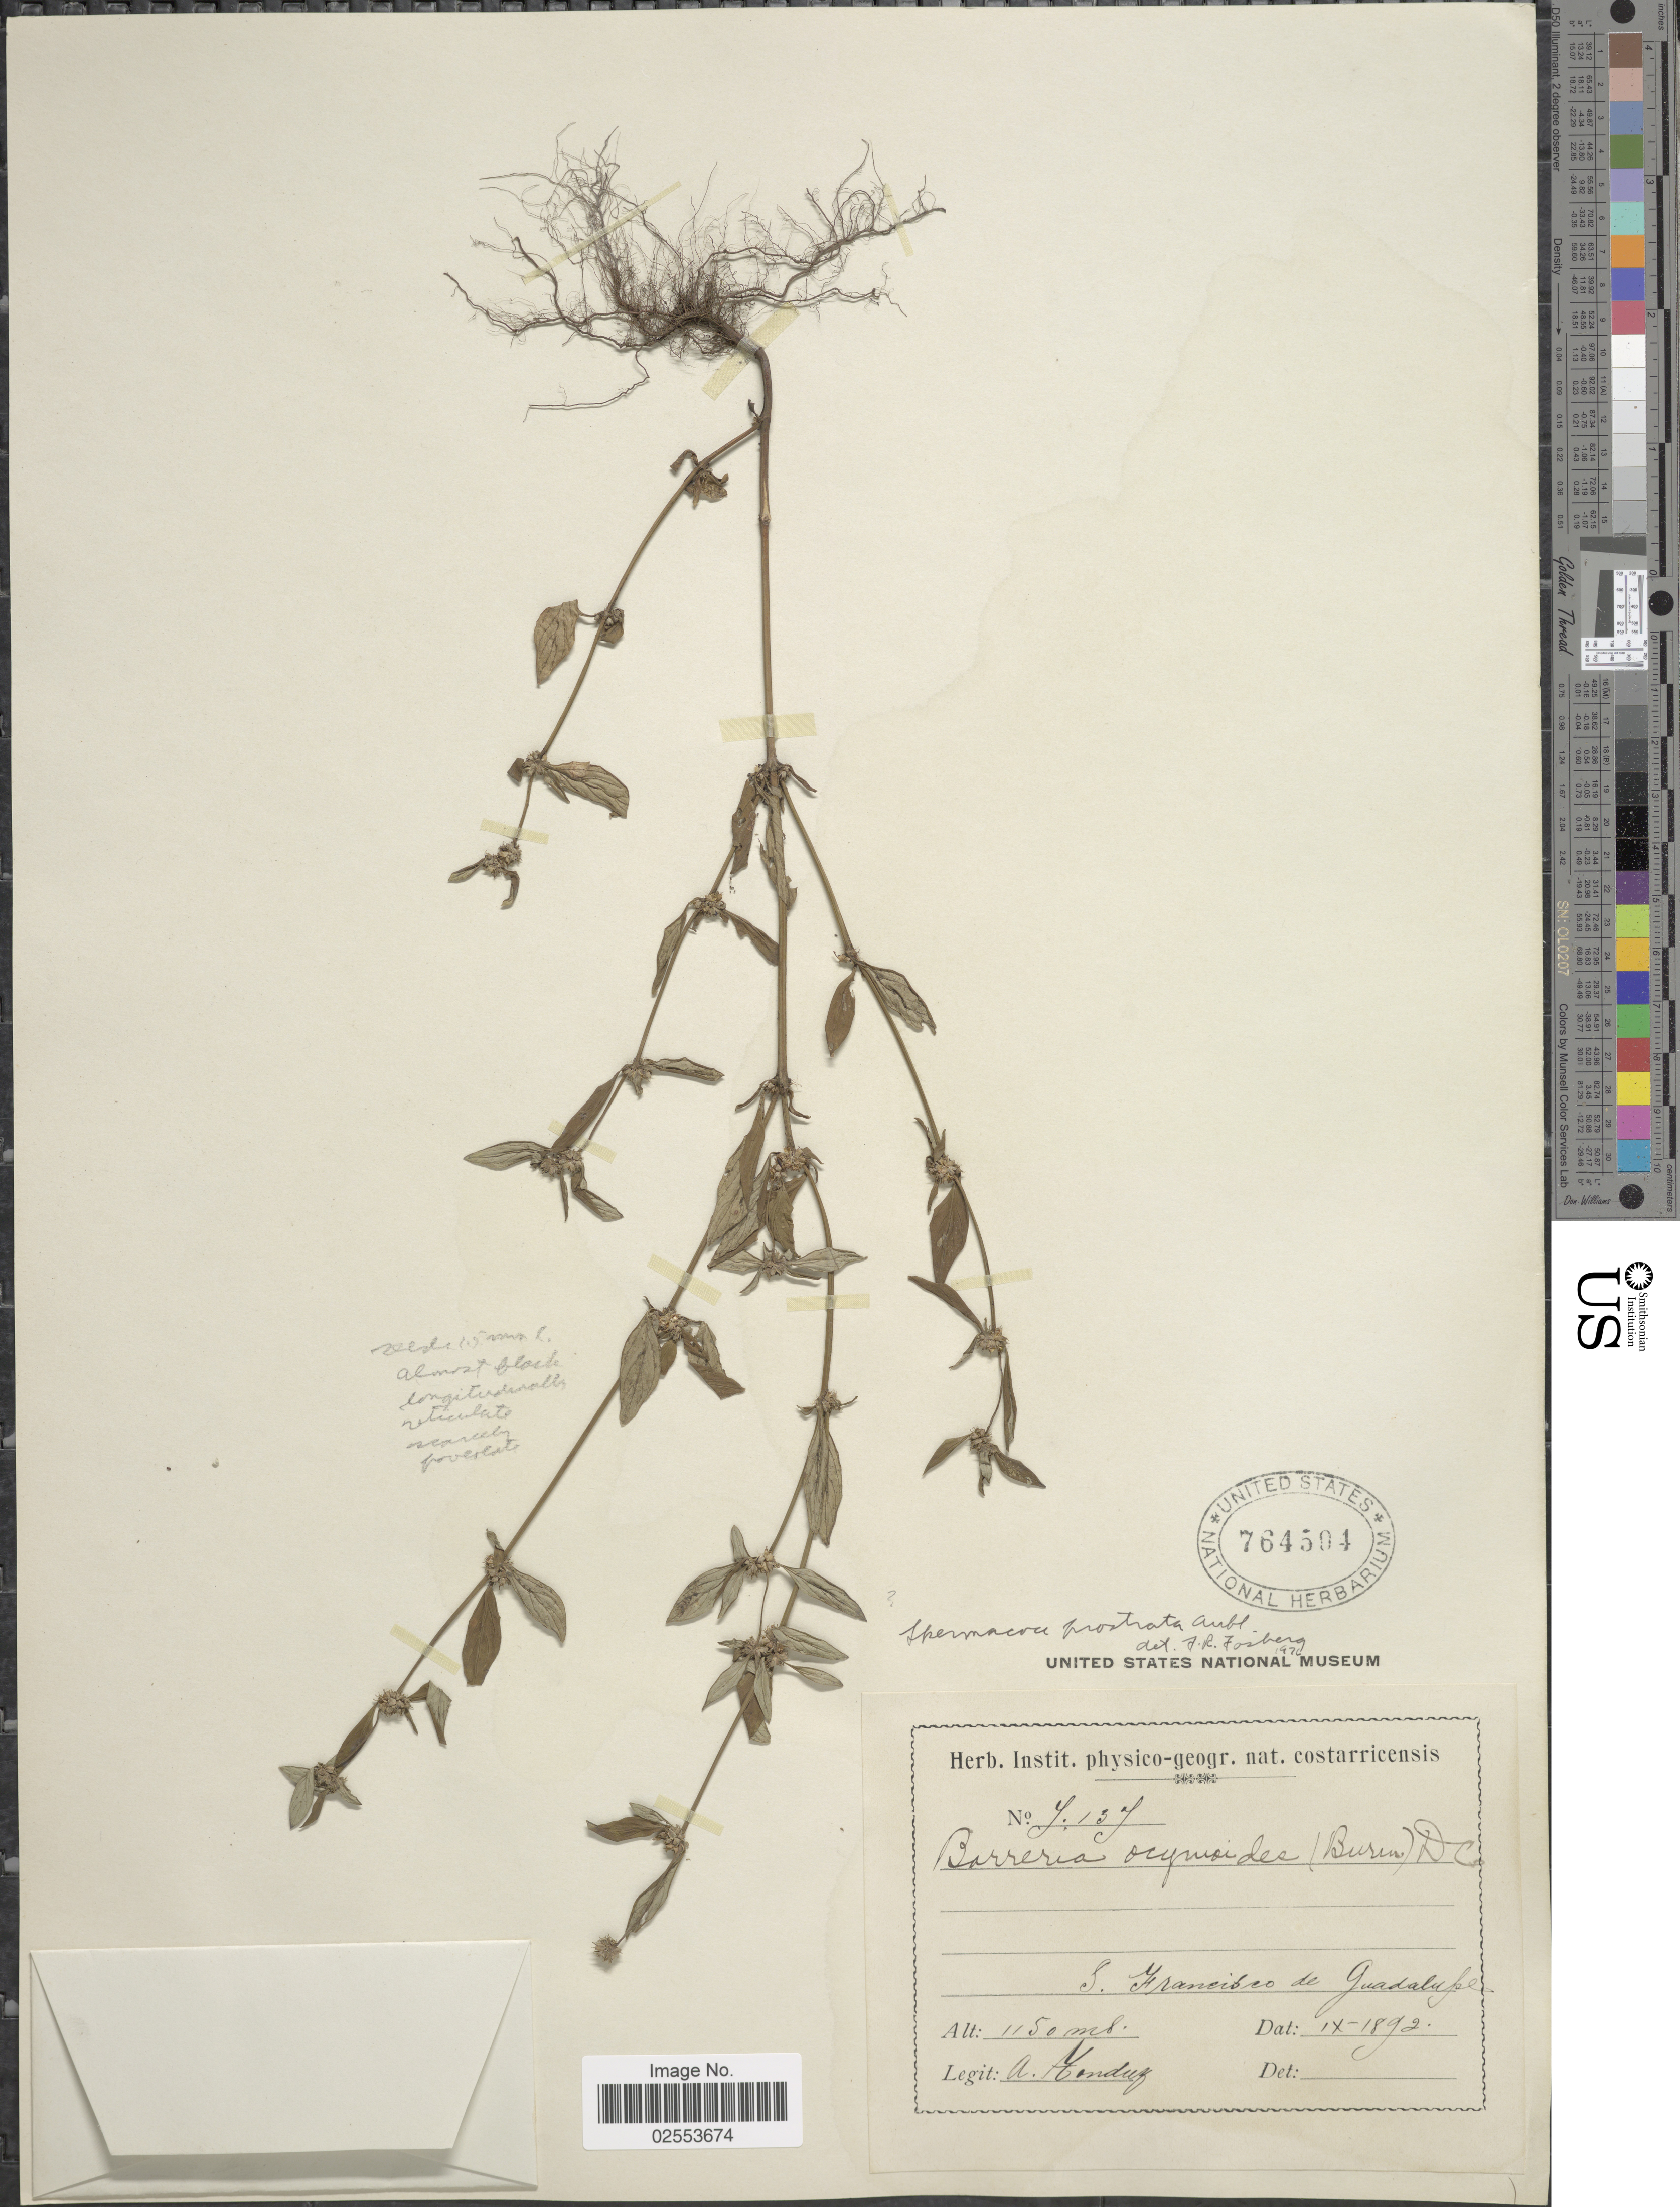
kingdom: Plantae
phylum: Tracheophyta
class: Magnoliopsida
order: Gentianales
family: Rubiaceae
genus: Spermacoce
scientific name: Spermacoce prostrata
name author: Aubl.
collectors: A. Tonduz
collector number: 7137*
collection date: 1892-09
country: Costa Rica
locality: S. Francisco de Guadalupe.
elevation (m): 1150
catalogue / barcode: US 764504